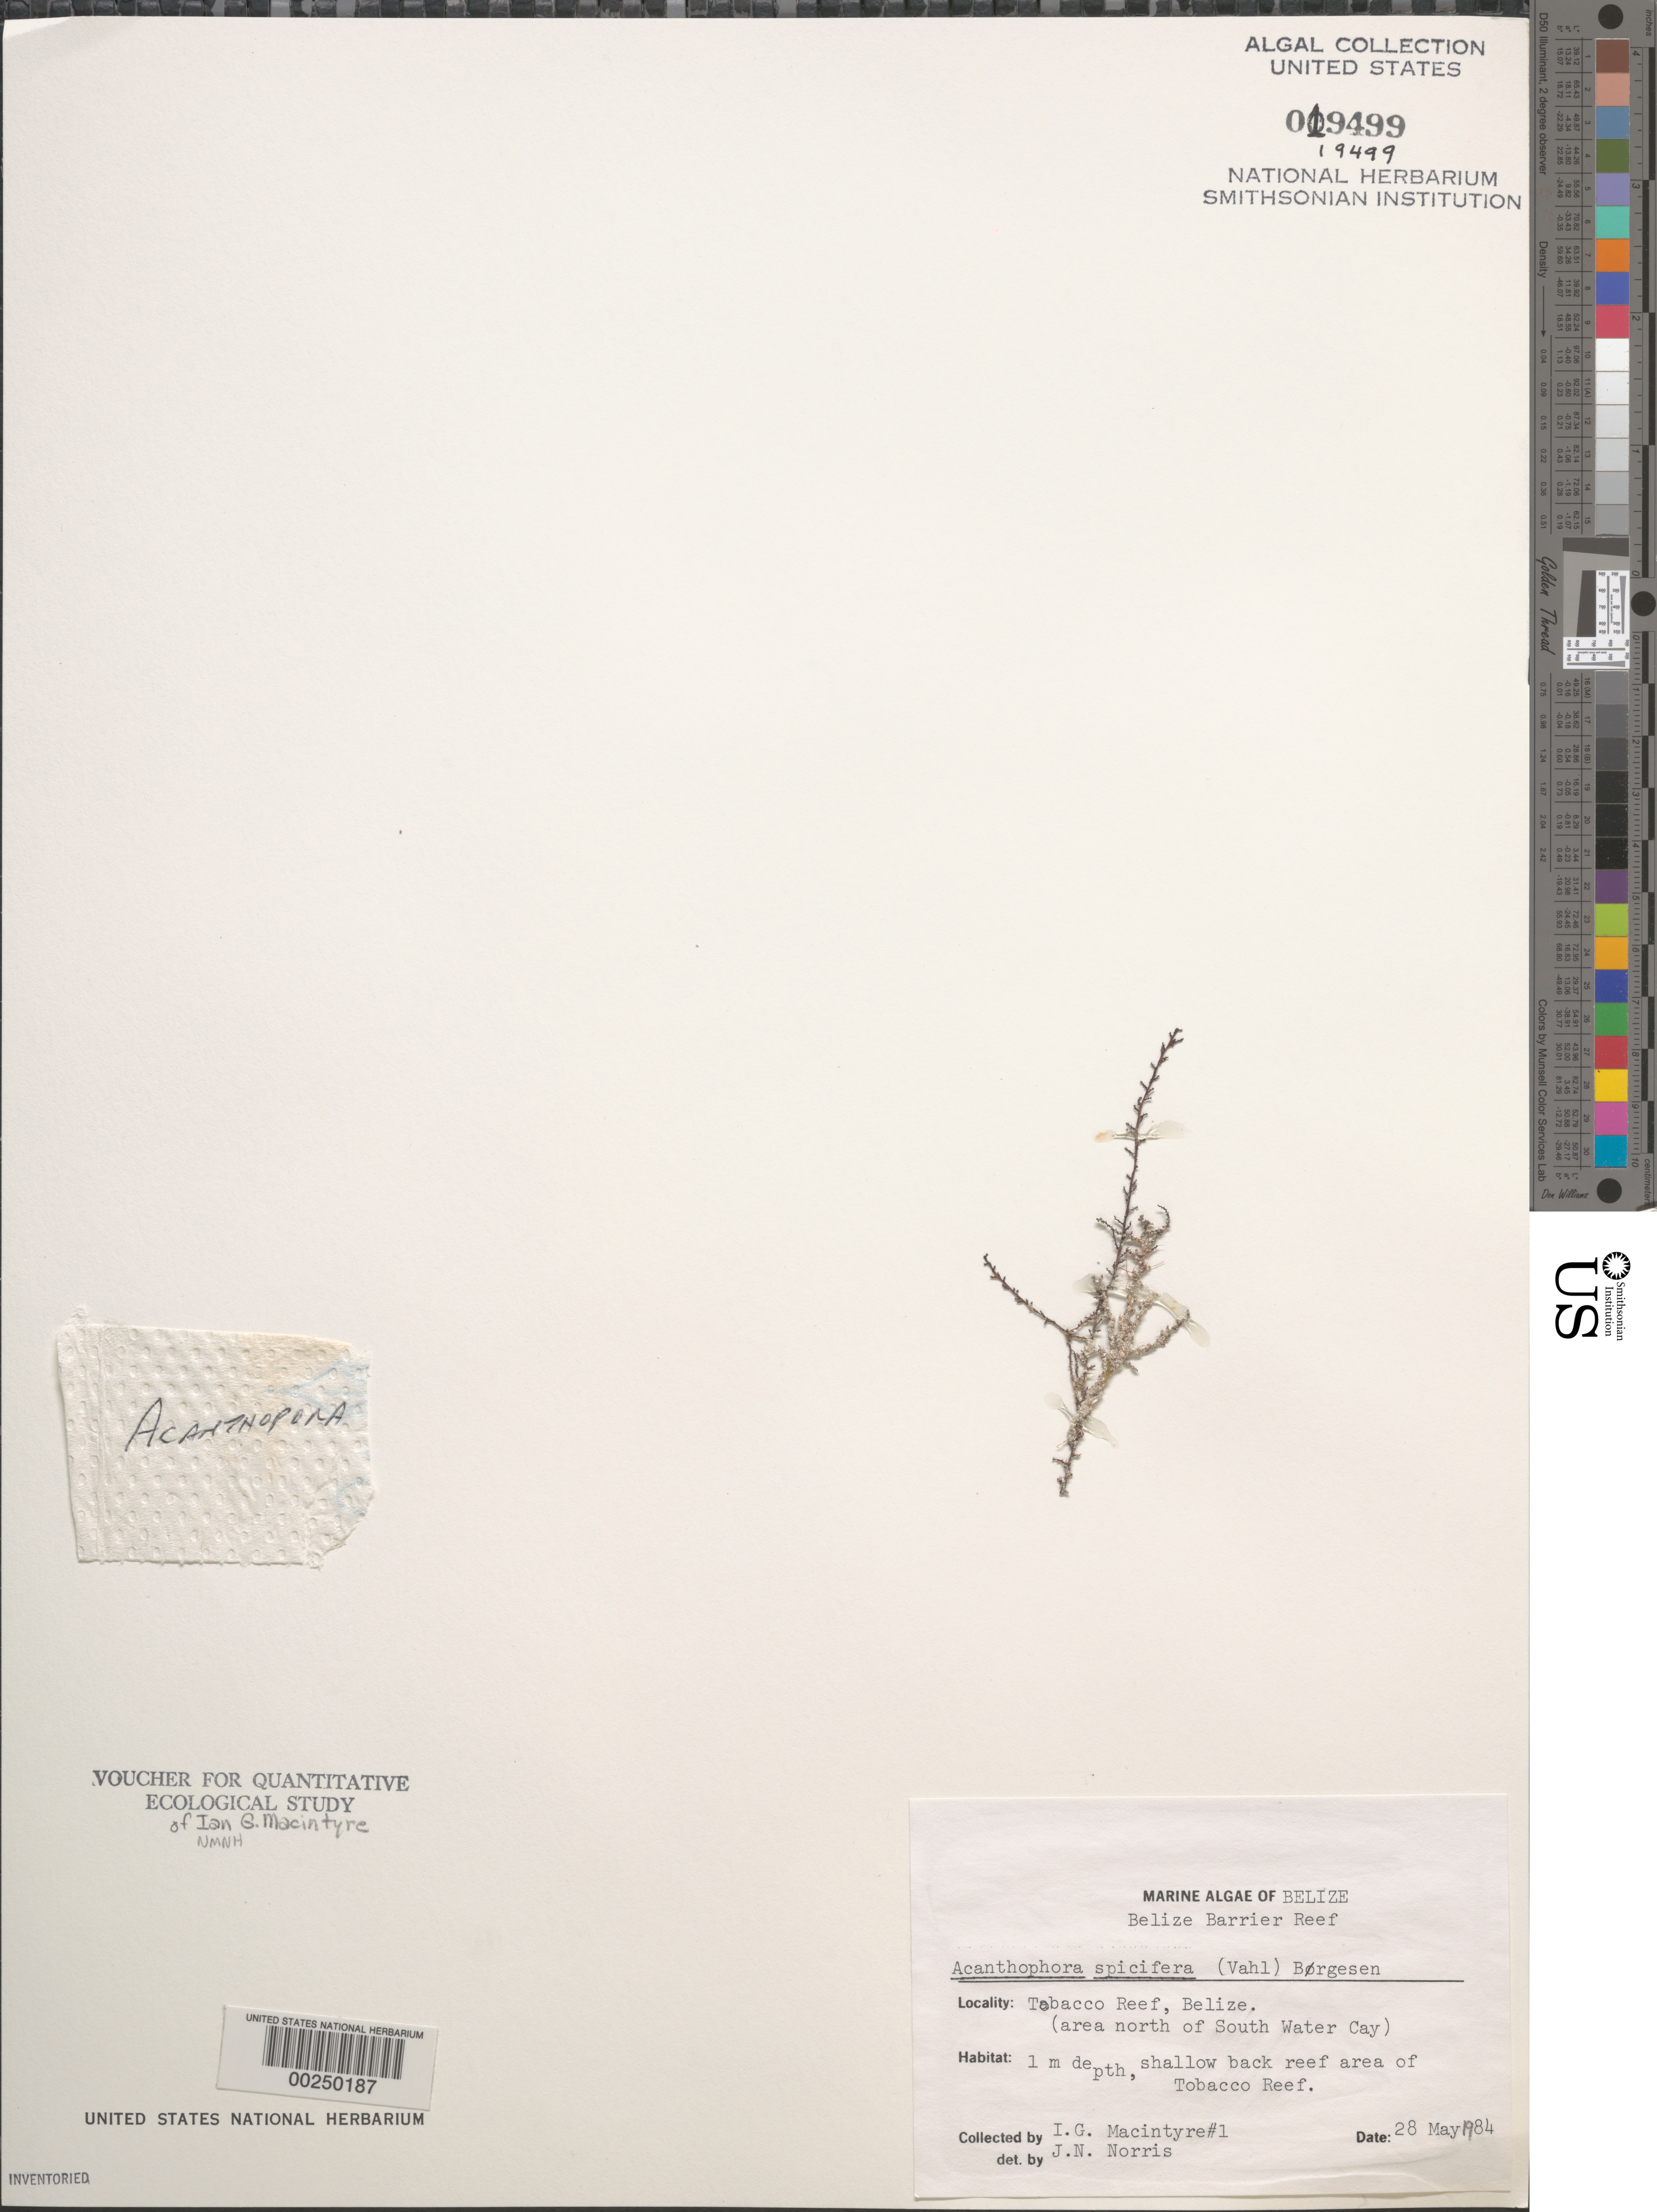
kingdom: Plantae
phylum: Rhodophyta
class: Florideophyceae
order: Ceramiales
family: Rhodomelaceae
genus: Acanthophora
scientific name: Acanthophora spicifera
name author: (Vahl) Børgesen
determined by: Norris, James N.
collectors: I. Macintyre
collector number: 1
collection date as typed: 28 May 1984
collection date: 1984-05-28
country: Belize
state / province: Stann Creek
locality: Tobacco Reef, north of South Water Cay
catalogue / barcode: US 19499